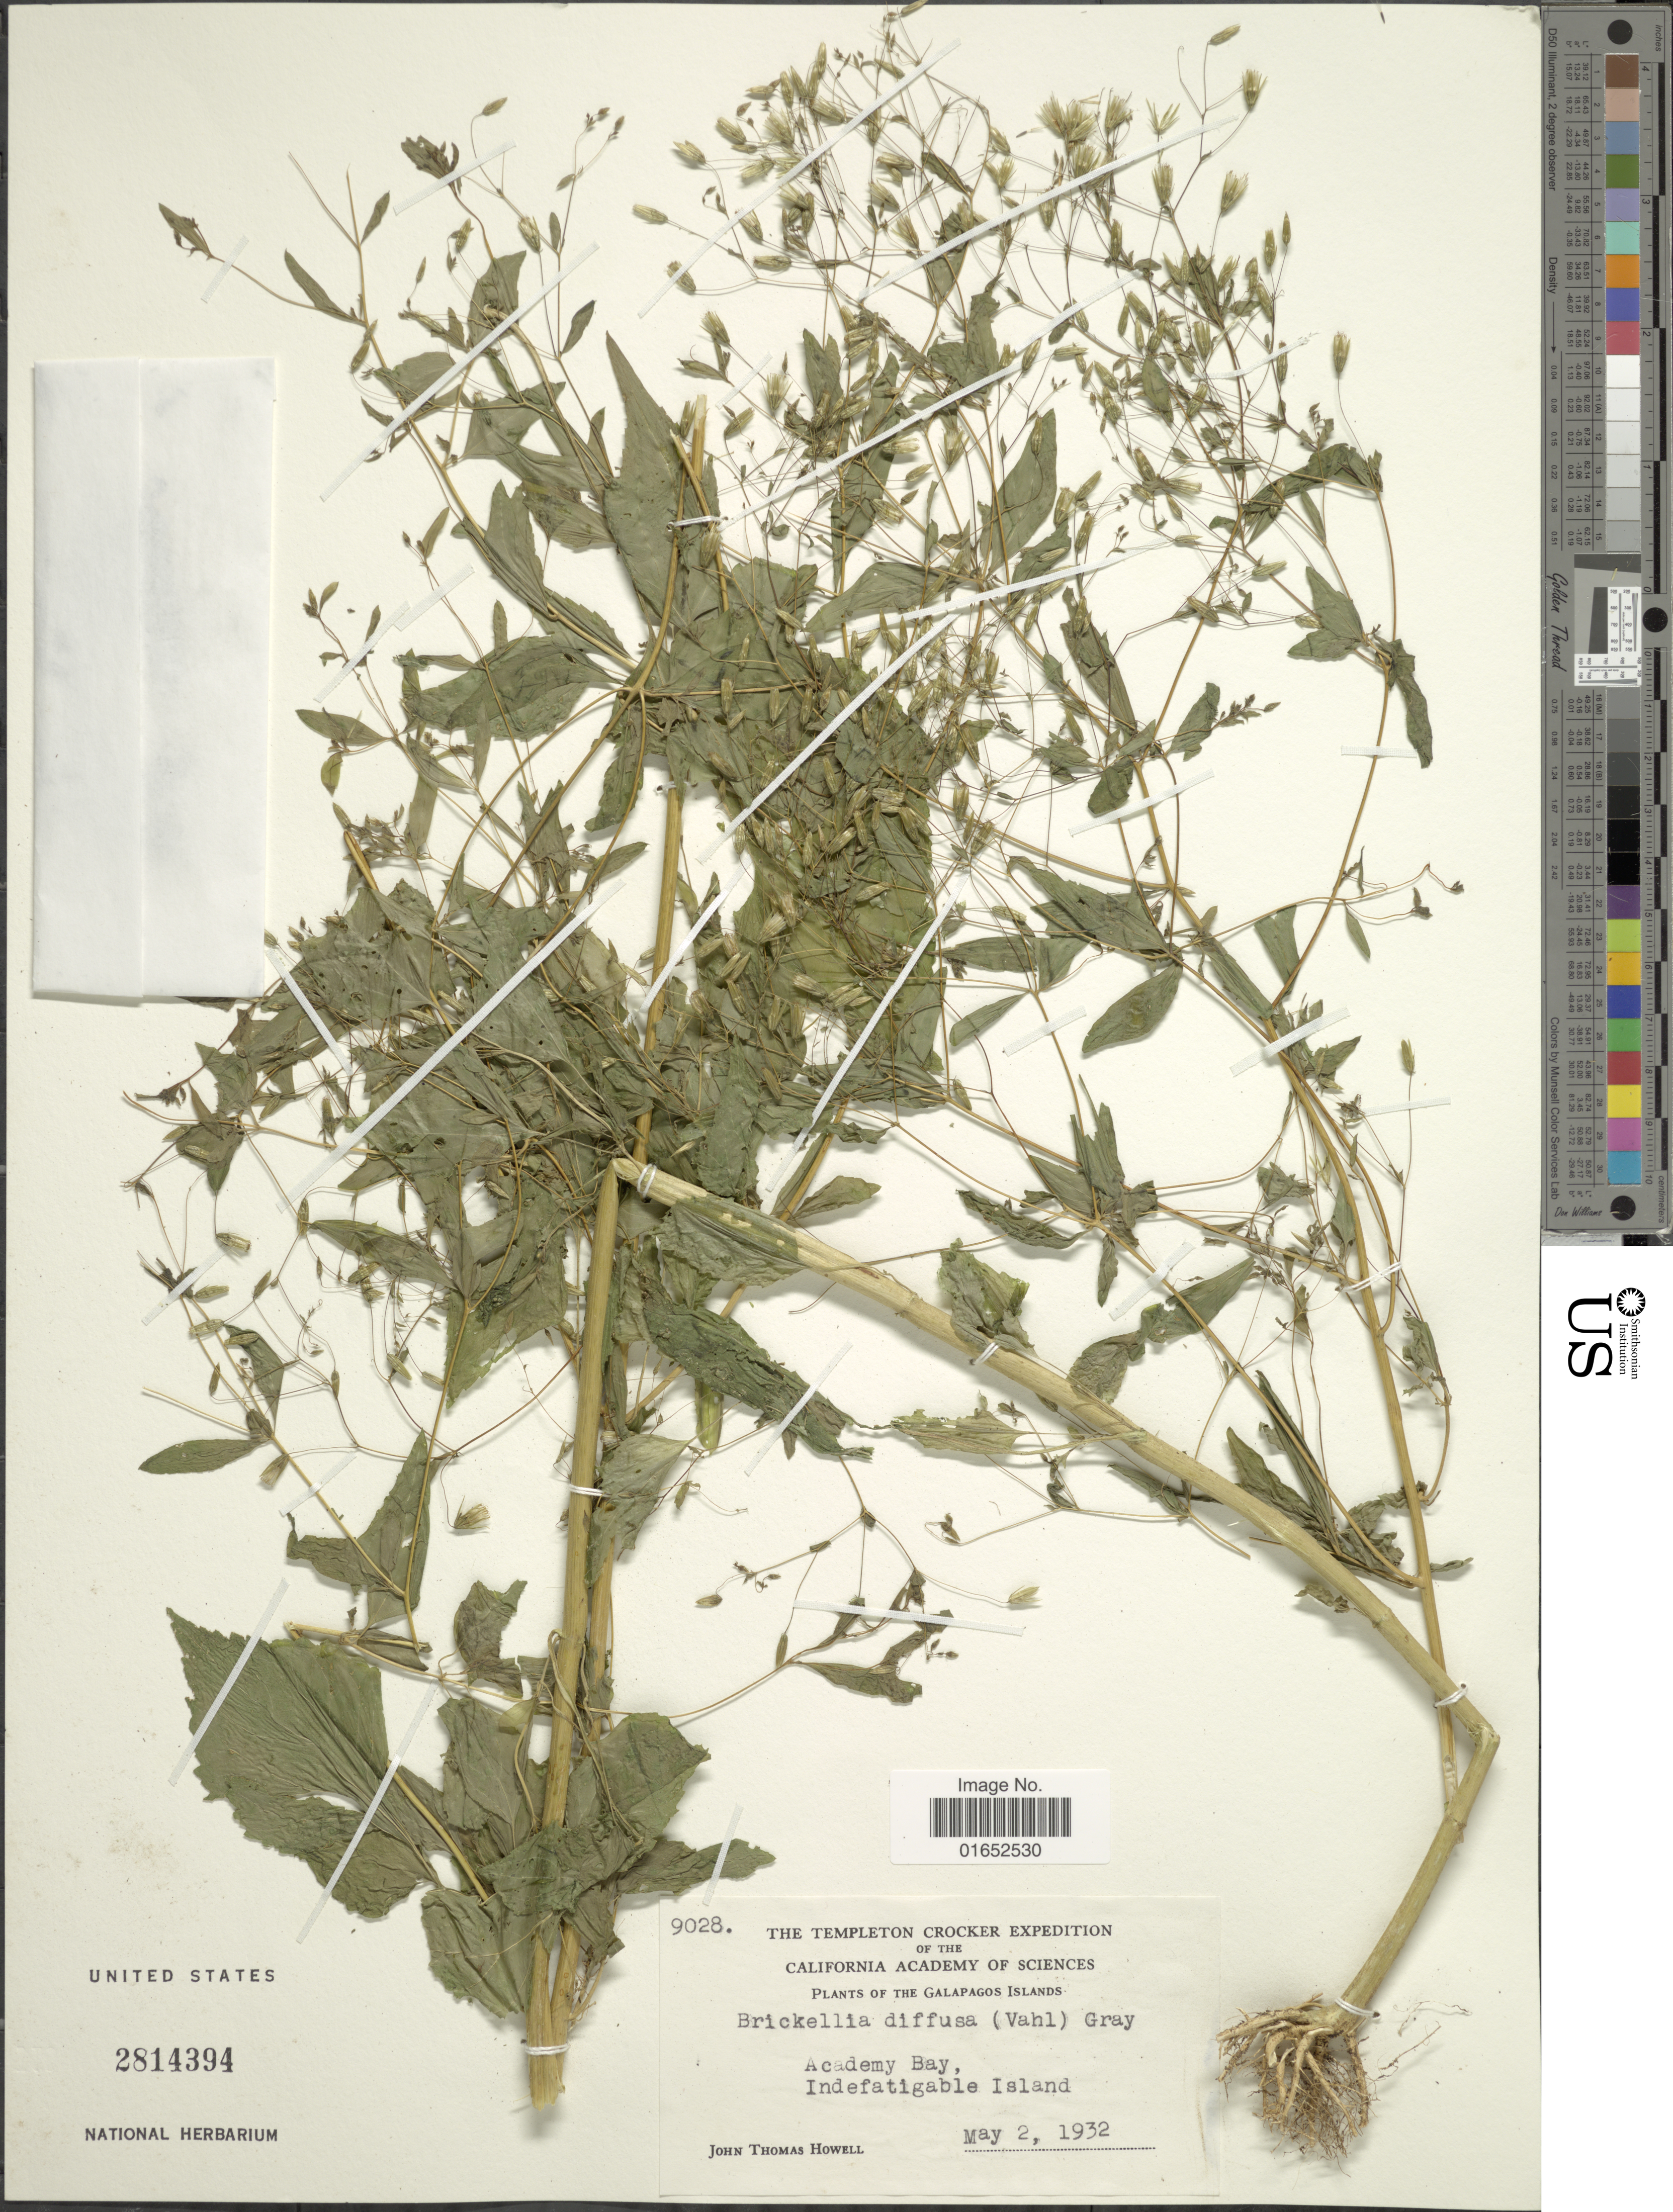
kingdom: Plantae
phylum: Tracheophyta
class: Magnoliopsida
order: Asterales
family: Asteraceae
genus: Brickellia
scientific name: Brickellia diffusa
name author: (Vahl) A. Gray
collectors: J. T. Howell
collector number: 9028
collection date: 1932-05-02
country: Ecuador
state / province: Colón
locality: The Galapagos Islands, Academy Bay, Indefatigable Island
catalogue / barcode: US 2814394